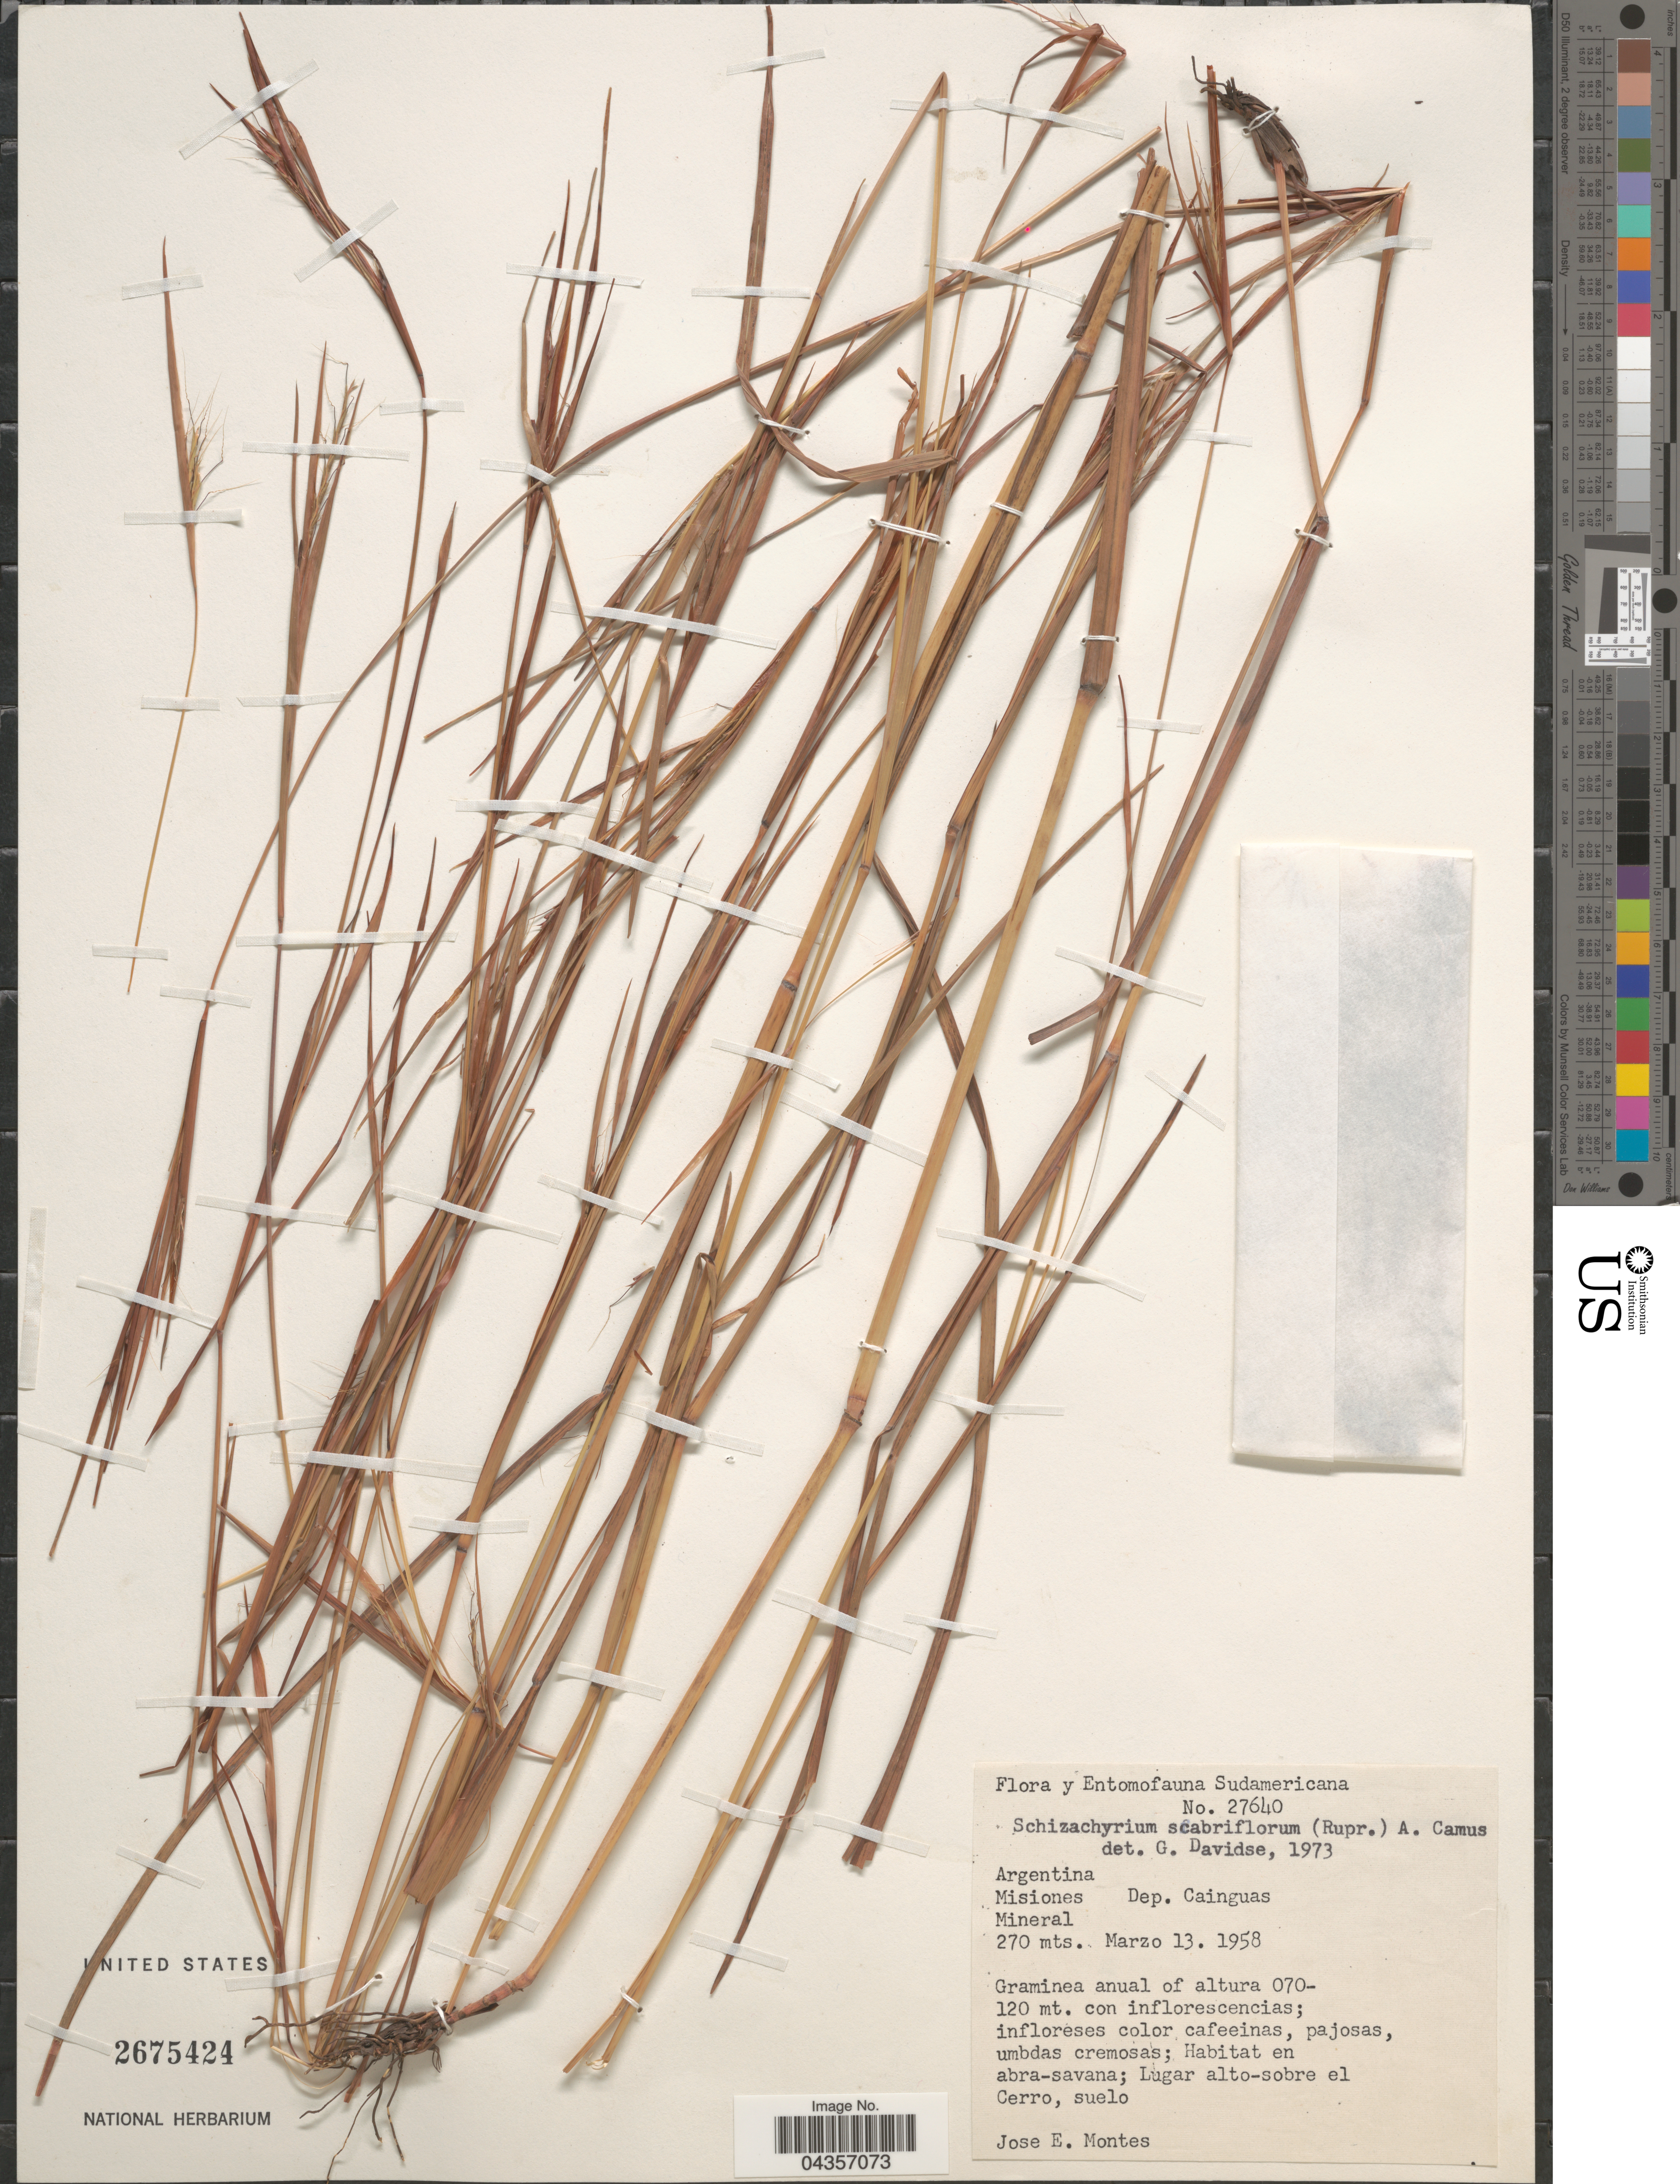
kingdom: Plantae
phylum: Tracheophyta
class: Liliopsida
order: Poales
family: Poaceae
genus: Schizachyrium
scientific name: Schizachyrium scabriflorum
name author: (Rupr. ex Hack.) A. Camus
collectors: J. E. Montes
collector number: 27640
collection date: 1958-03-13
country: Argentina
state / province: Misiones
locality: Dep. Cainguas. Mineral.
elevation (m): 270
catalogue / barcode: US 2675424